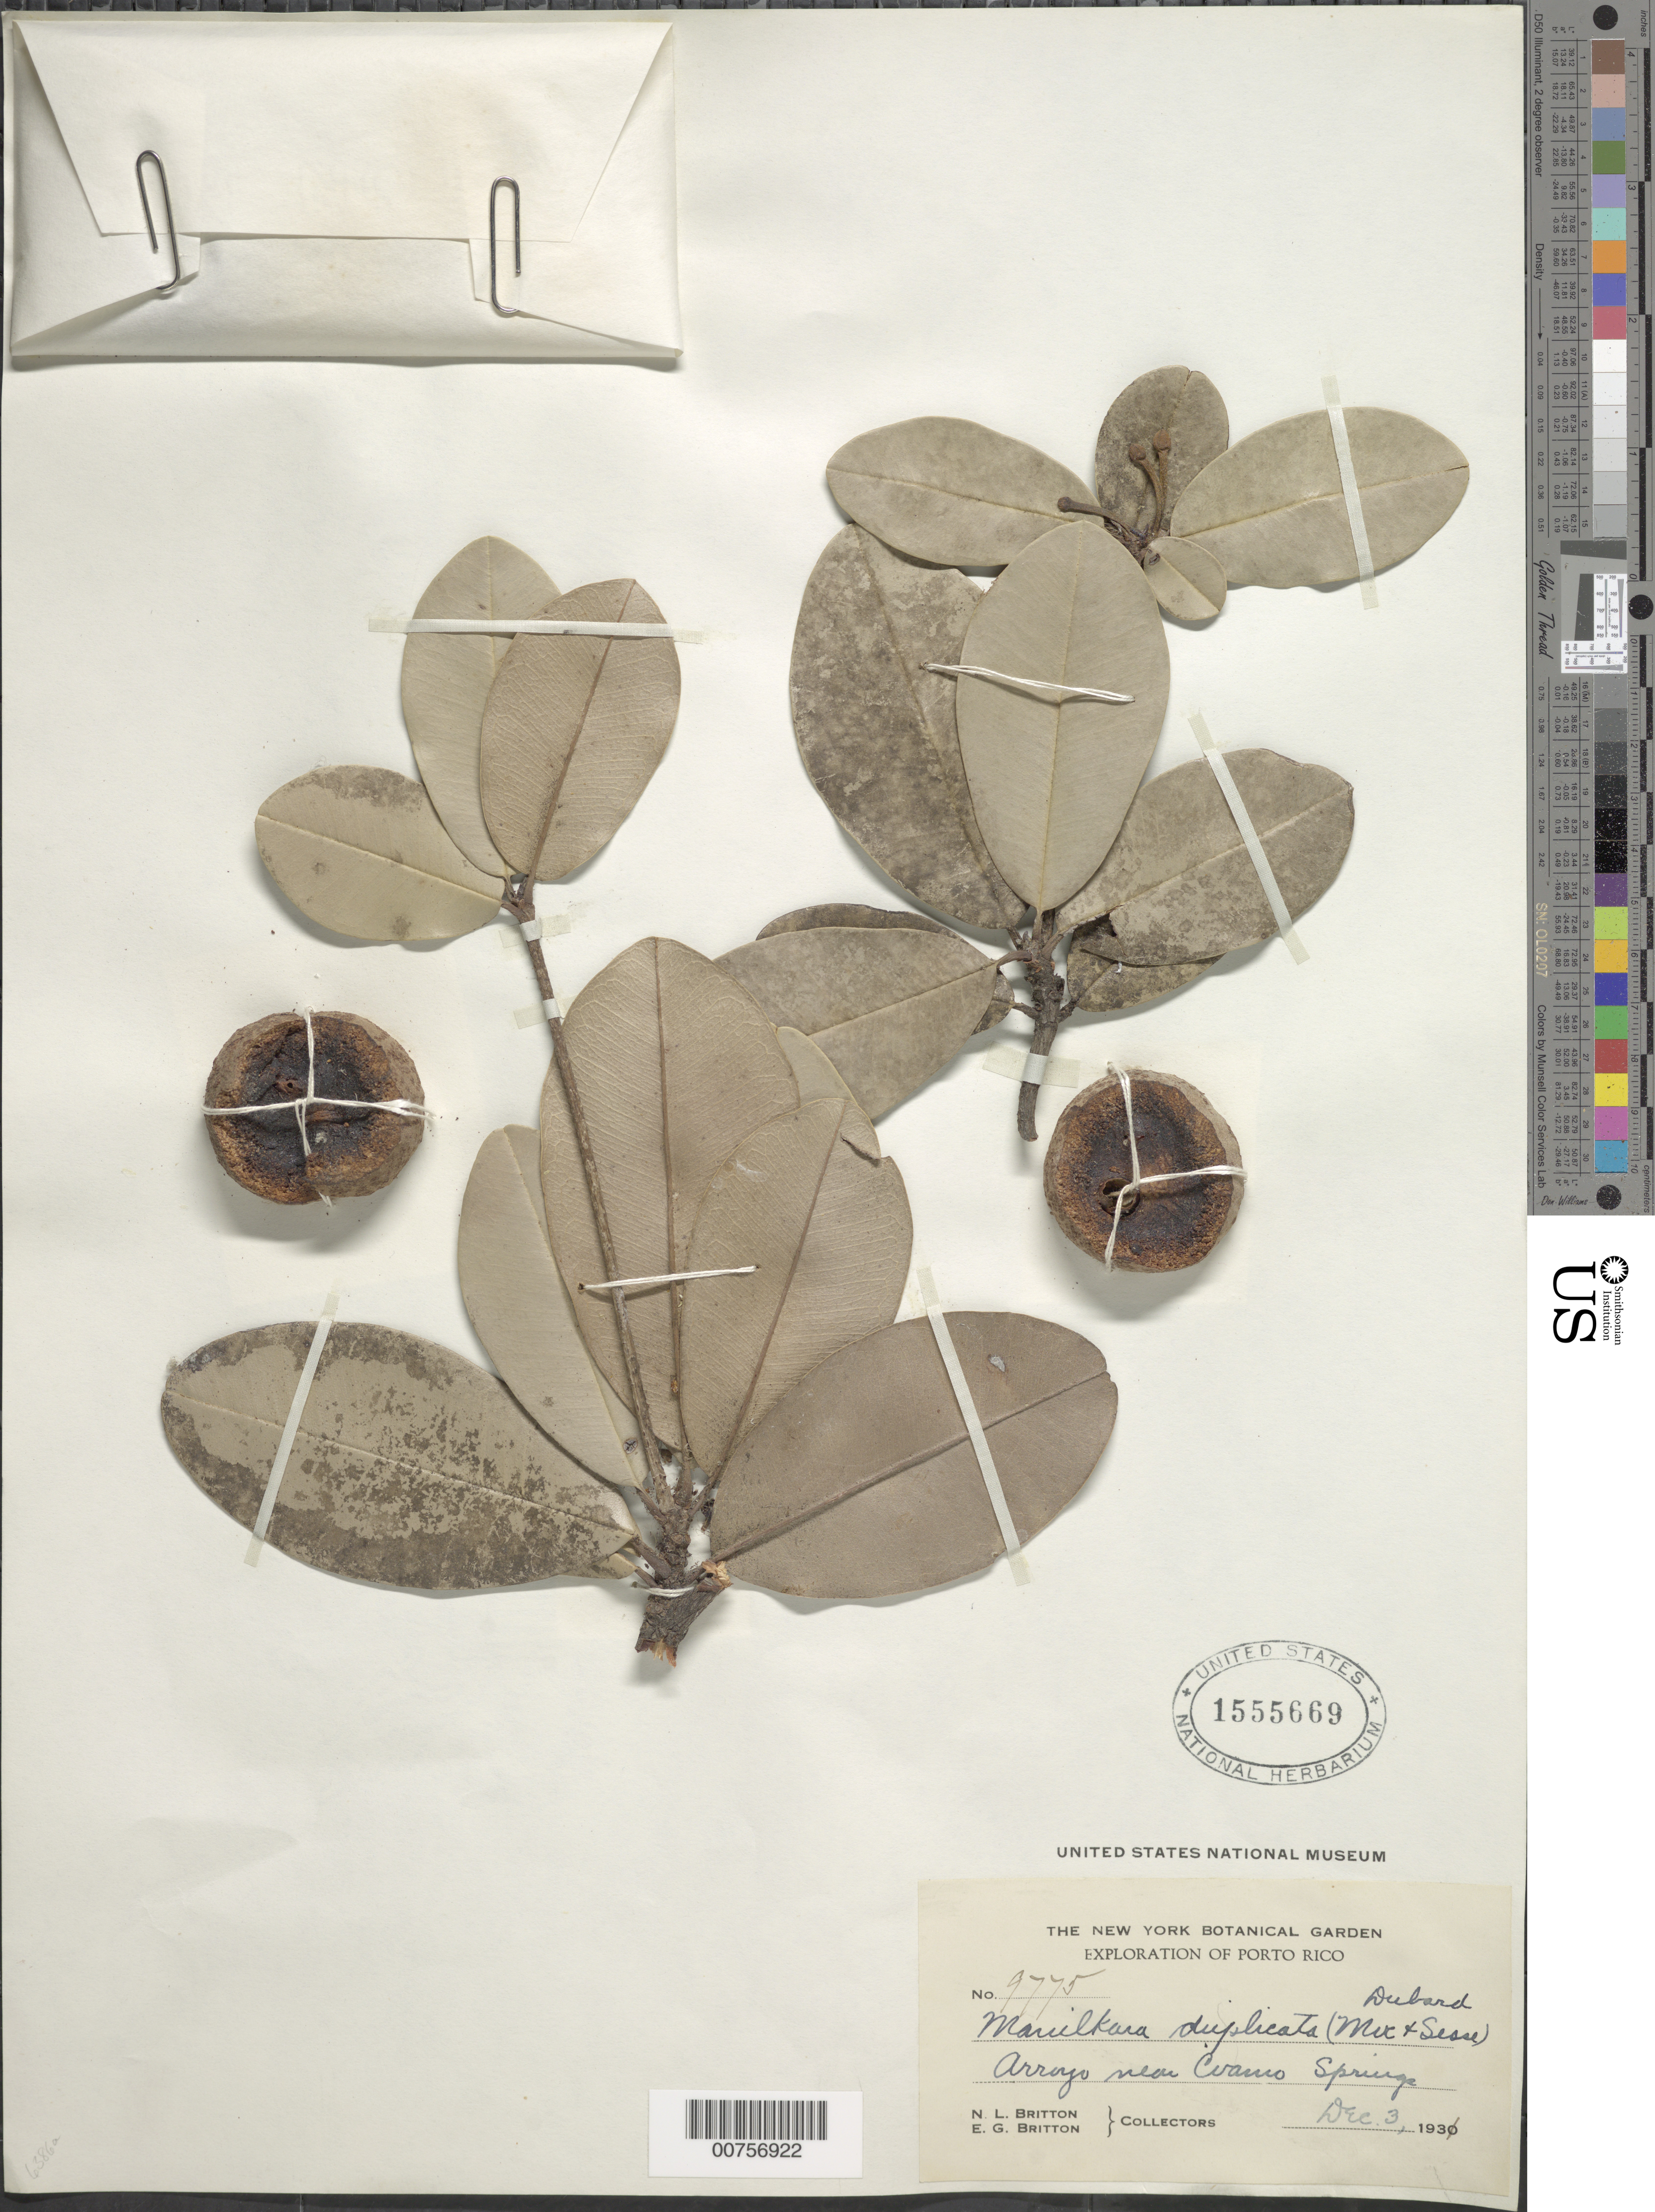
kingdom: Plantae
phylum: Tracheophyta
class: Magnoliopsida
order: Ericales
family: Sapotaceae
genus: Manilkara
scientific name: Manilkara pleeana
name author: (Pierre ex Baill.) Cronq.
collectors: N. Britton & E. G. Britton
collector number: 9775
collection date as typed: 03 Dec 1930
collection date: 1930-12-03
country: Puerto Rico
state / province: Coamo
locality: Arroyo near Coamo Springs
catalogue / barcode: US 1555669